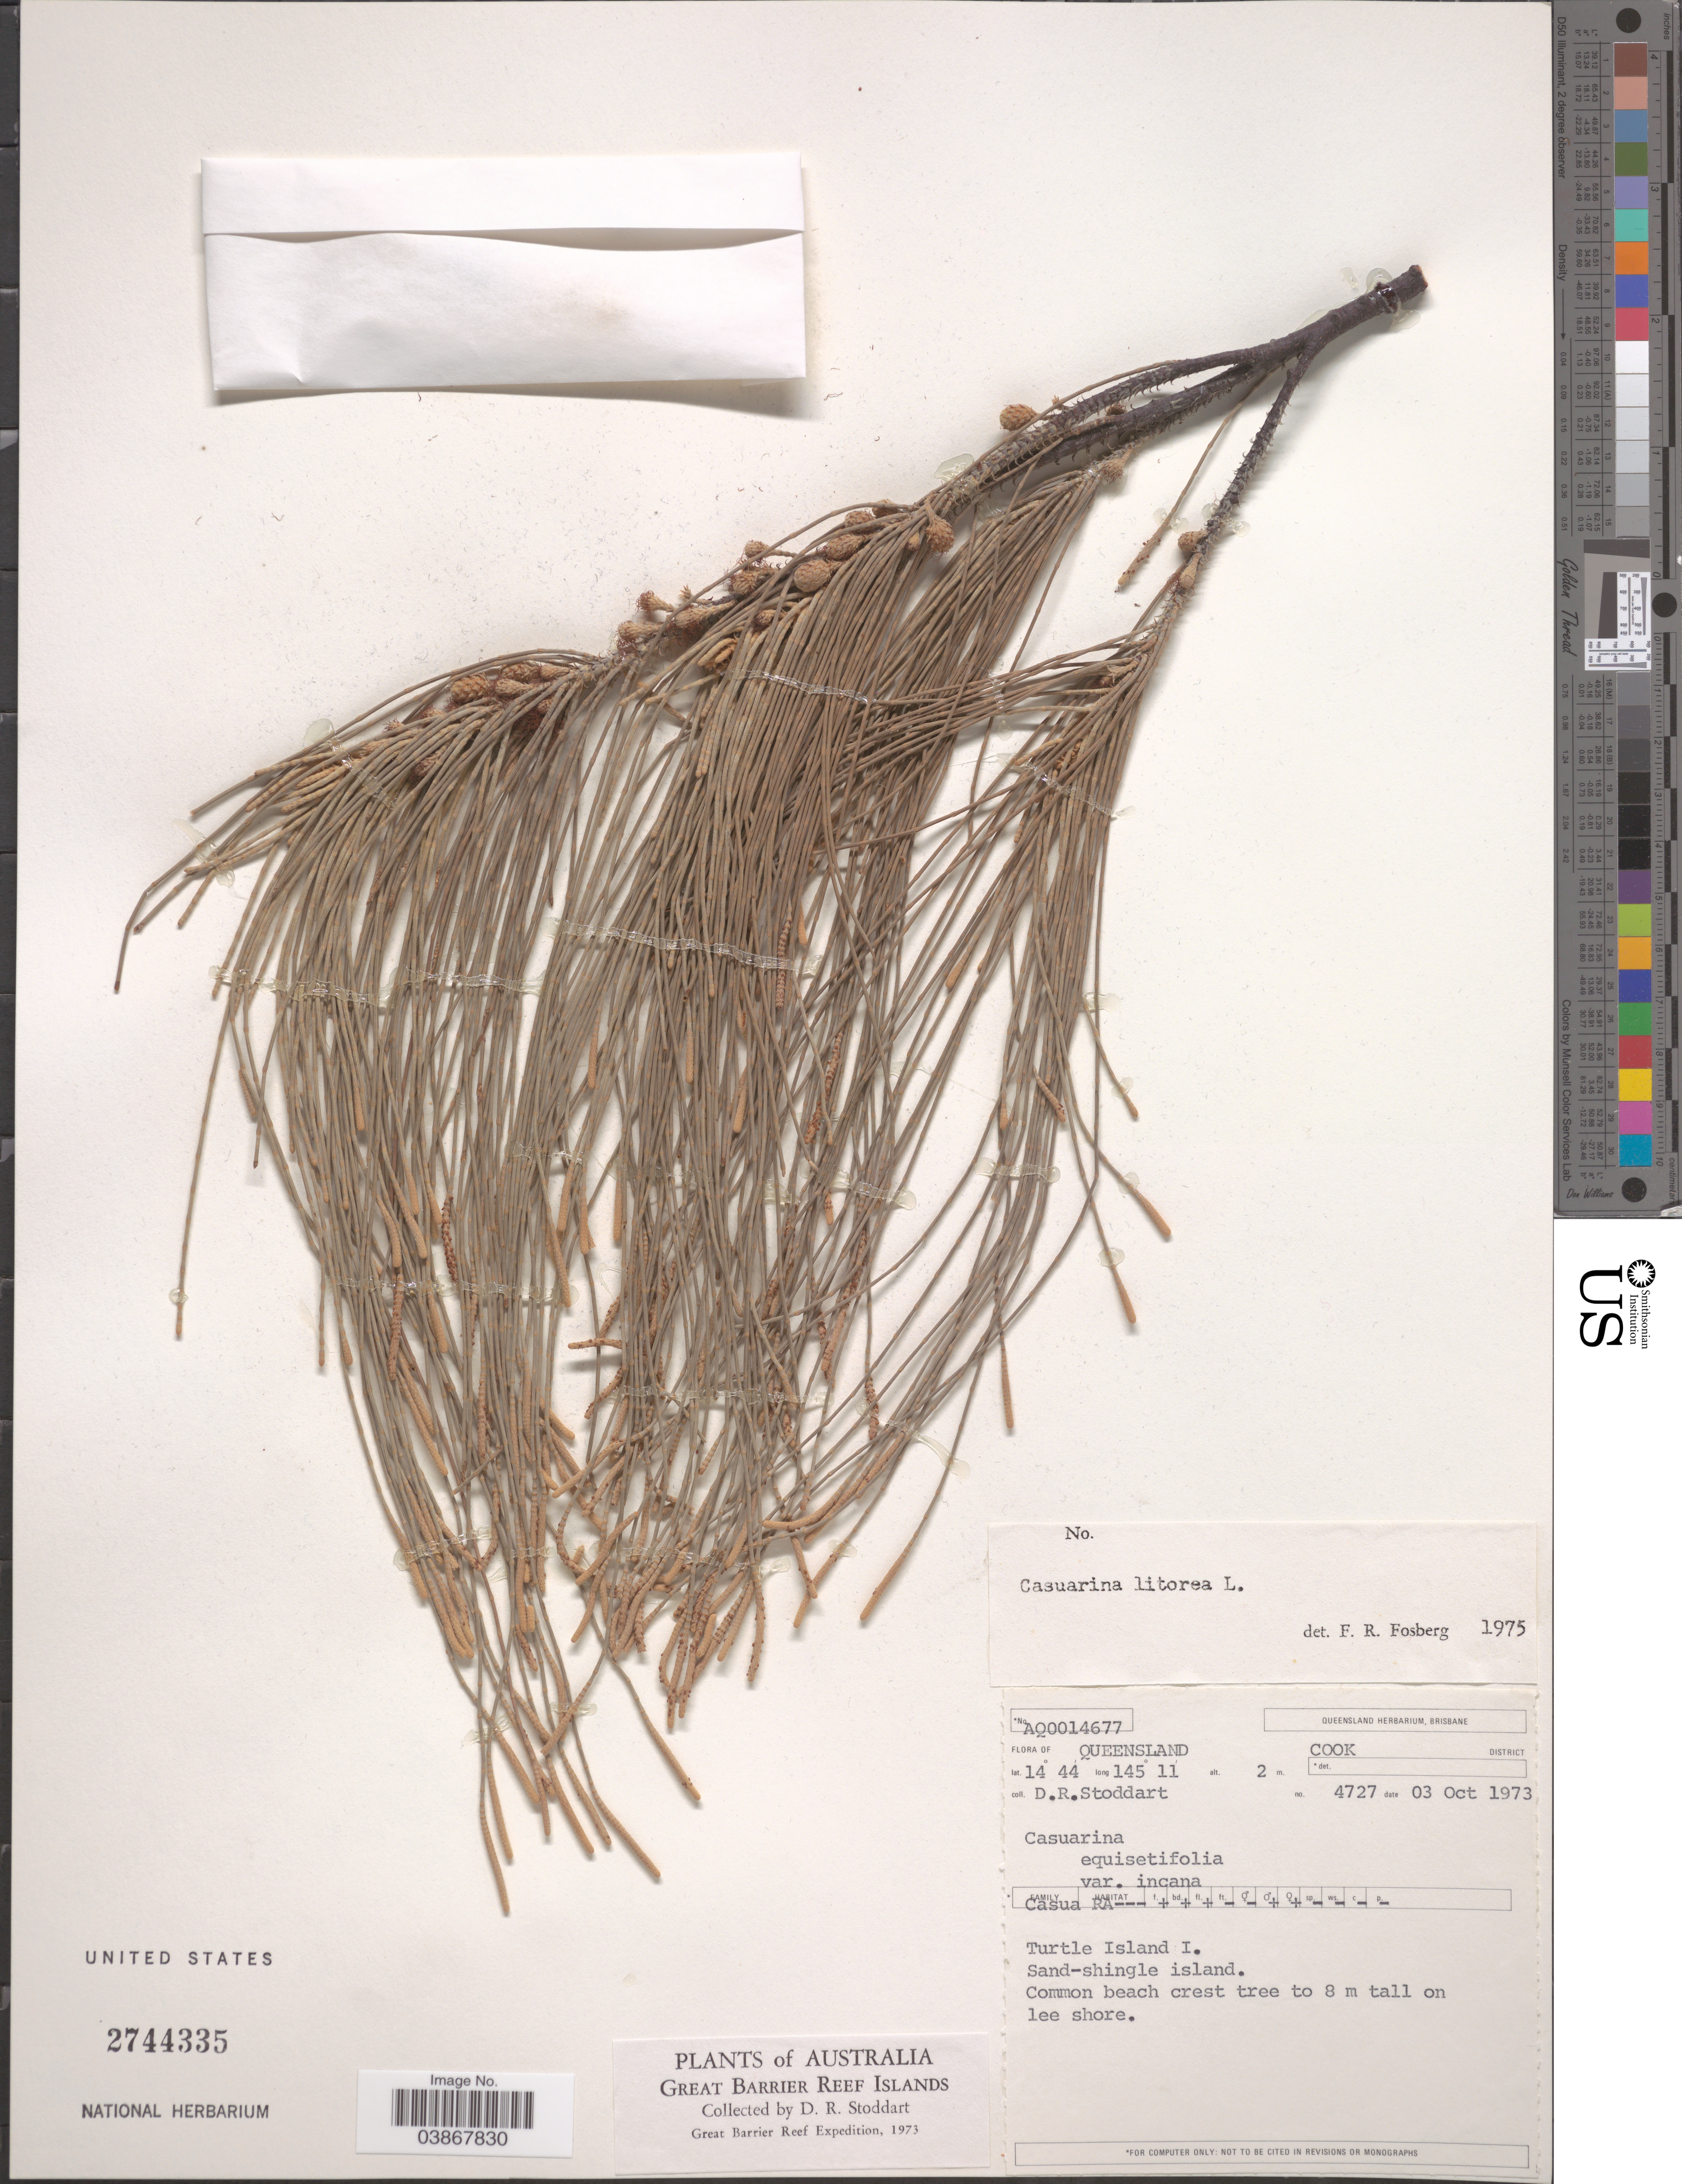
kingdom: Plantae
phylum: Tracheophyta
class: Magnoliopsida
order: Fagales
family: Casuarinaceae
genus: Casuarina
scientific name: Casuarina equisetifolia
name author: L.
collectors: D. R. Stoddart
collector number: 4727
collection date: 1973-10-03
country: Australia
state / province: Queensland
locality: Cook District. Turtle Island I. Sand-shingle island. Great Barrier Reef Islands.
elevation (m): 2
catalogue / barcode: US 2744335